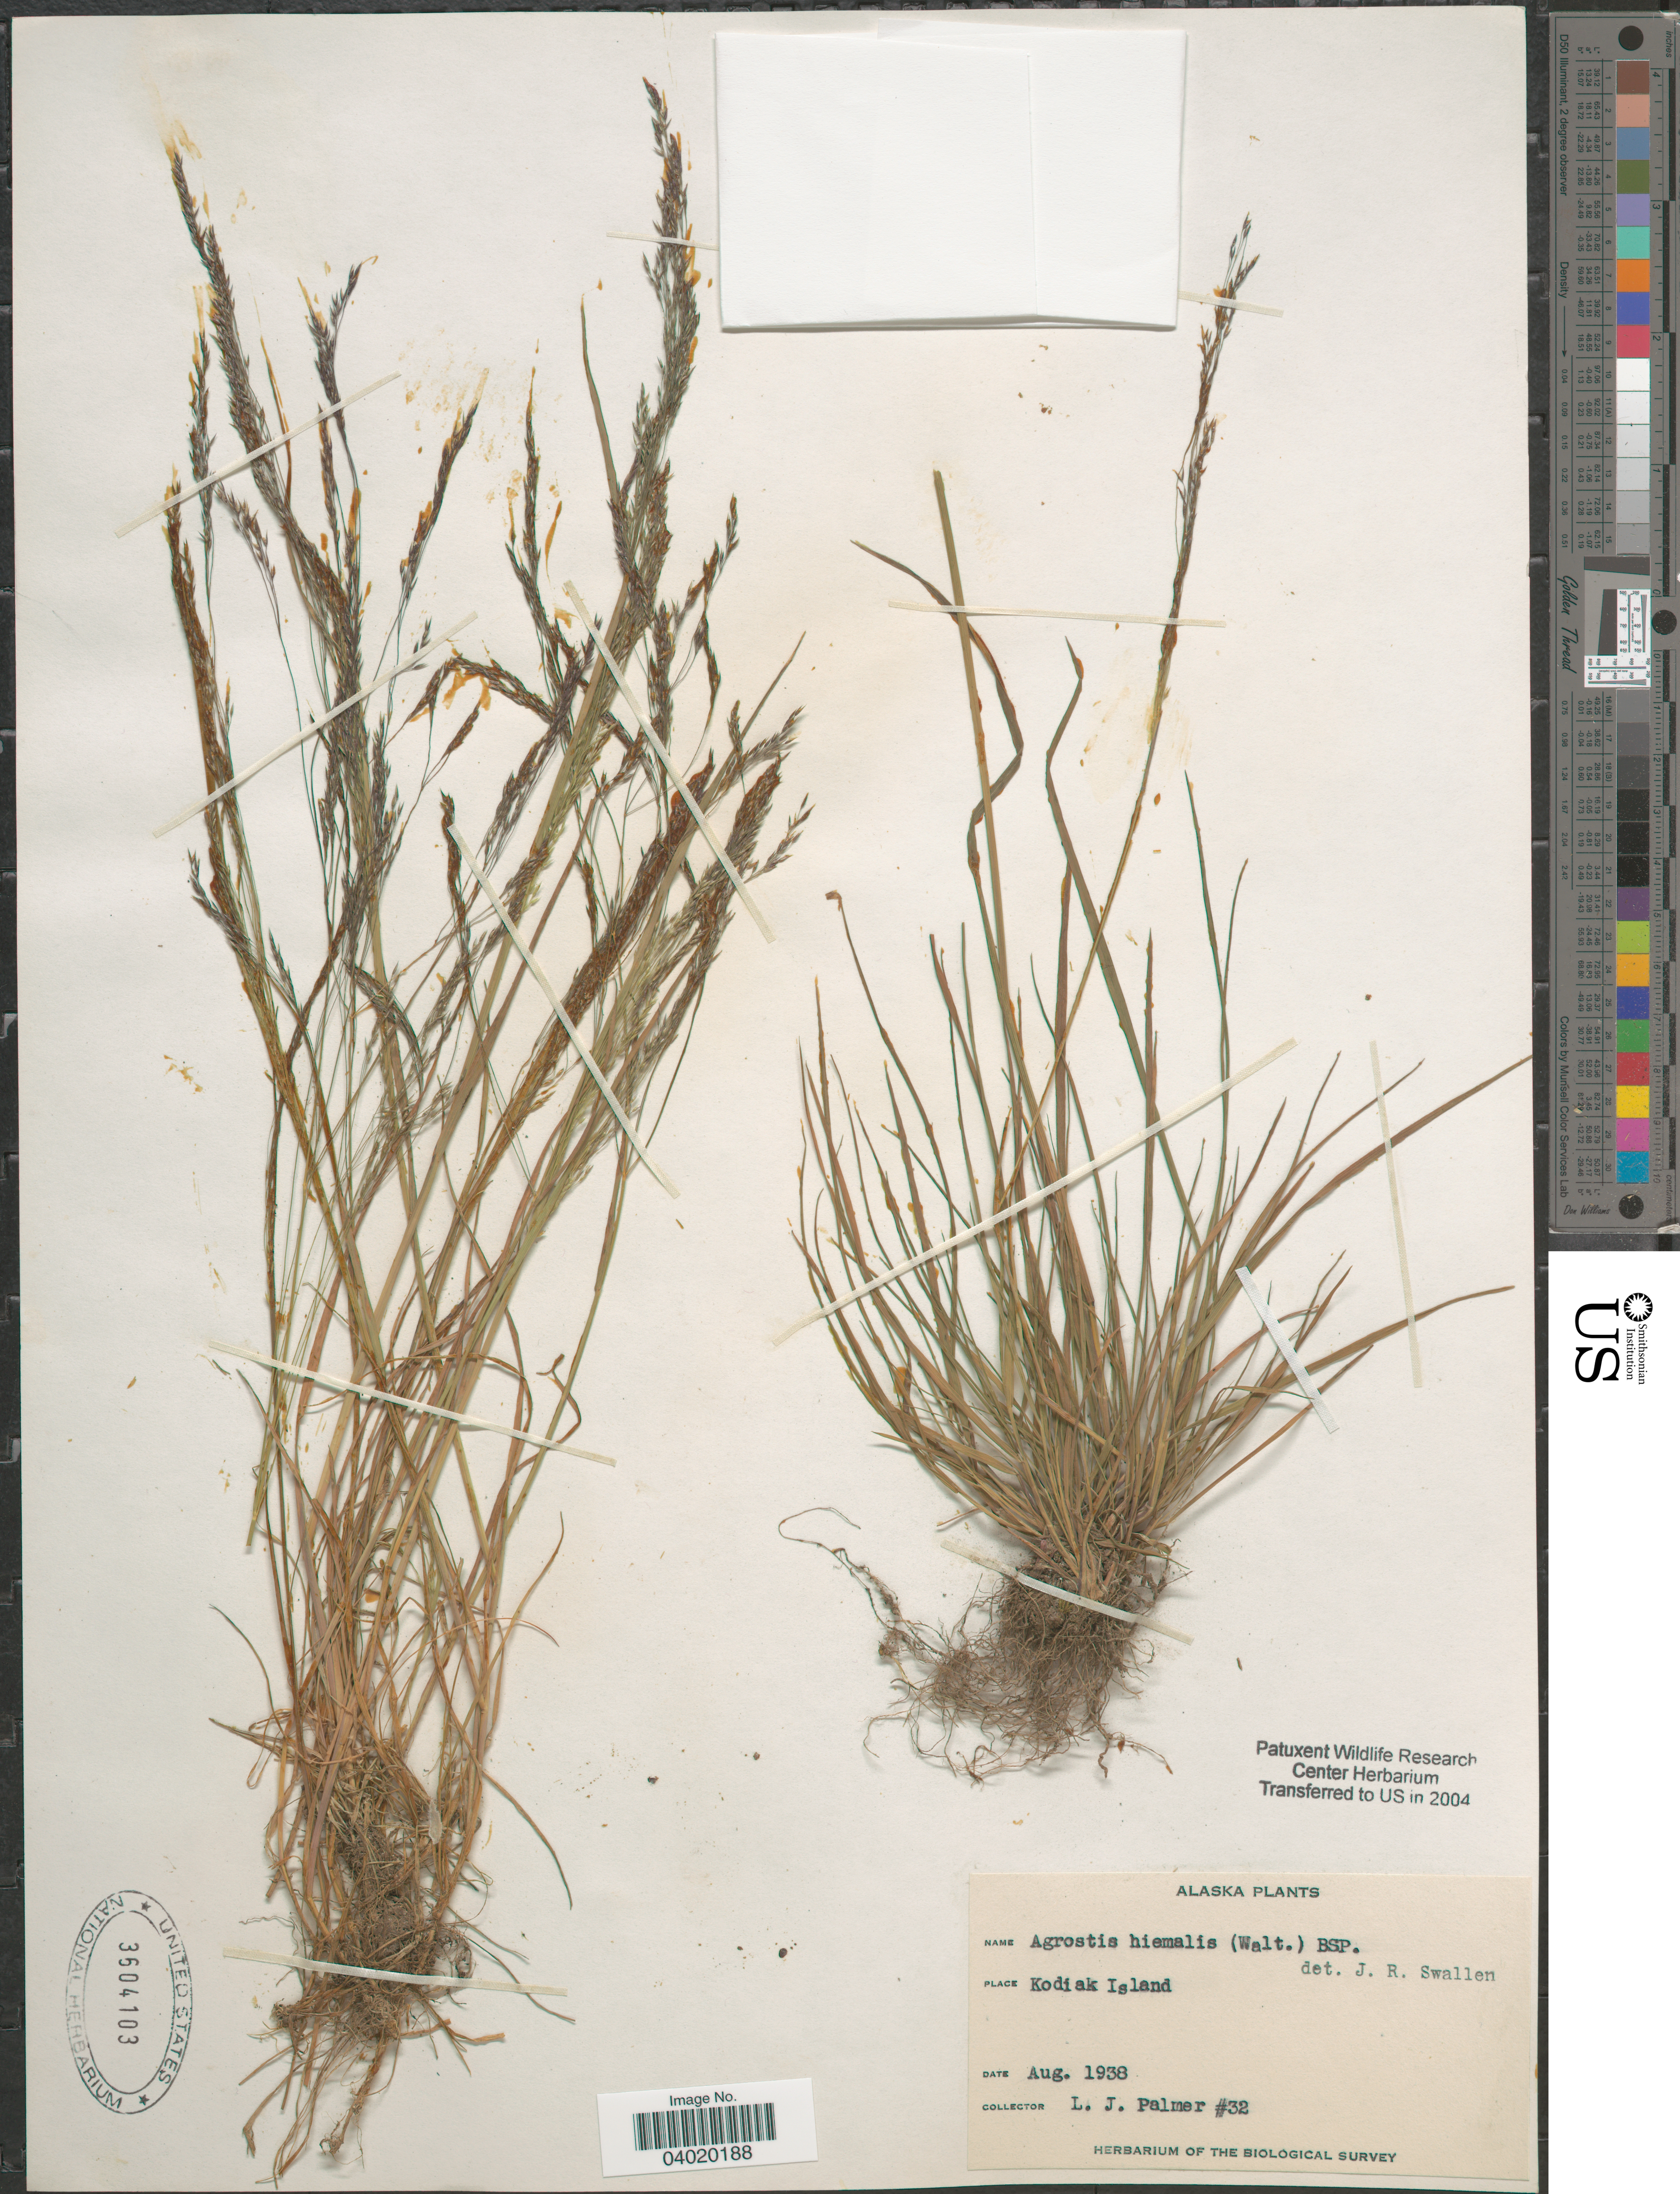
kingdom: Plantae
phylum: Tracheophyta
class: Liliopsida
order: Poales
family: Poaceae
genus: Agrostis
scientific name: Agrostis hyemalis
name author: (Walter) Britton et al.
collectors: L. J. Palmer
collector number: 32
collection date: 1938-08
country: United States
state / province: Alaska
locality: Kodiak Island.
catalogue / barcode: US 3604103